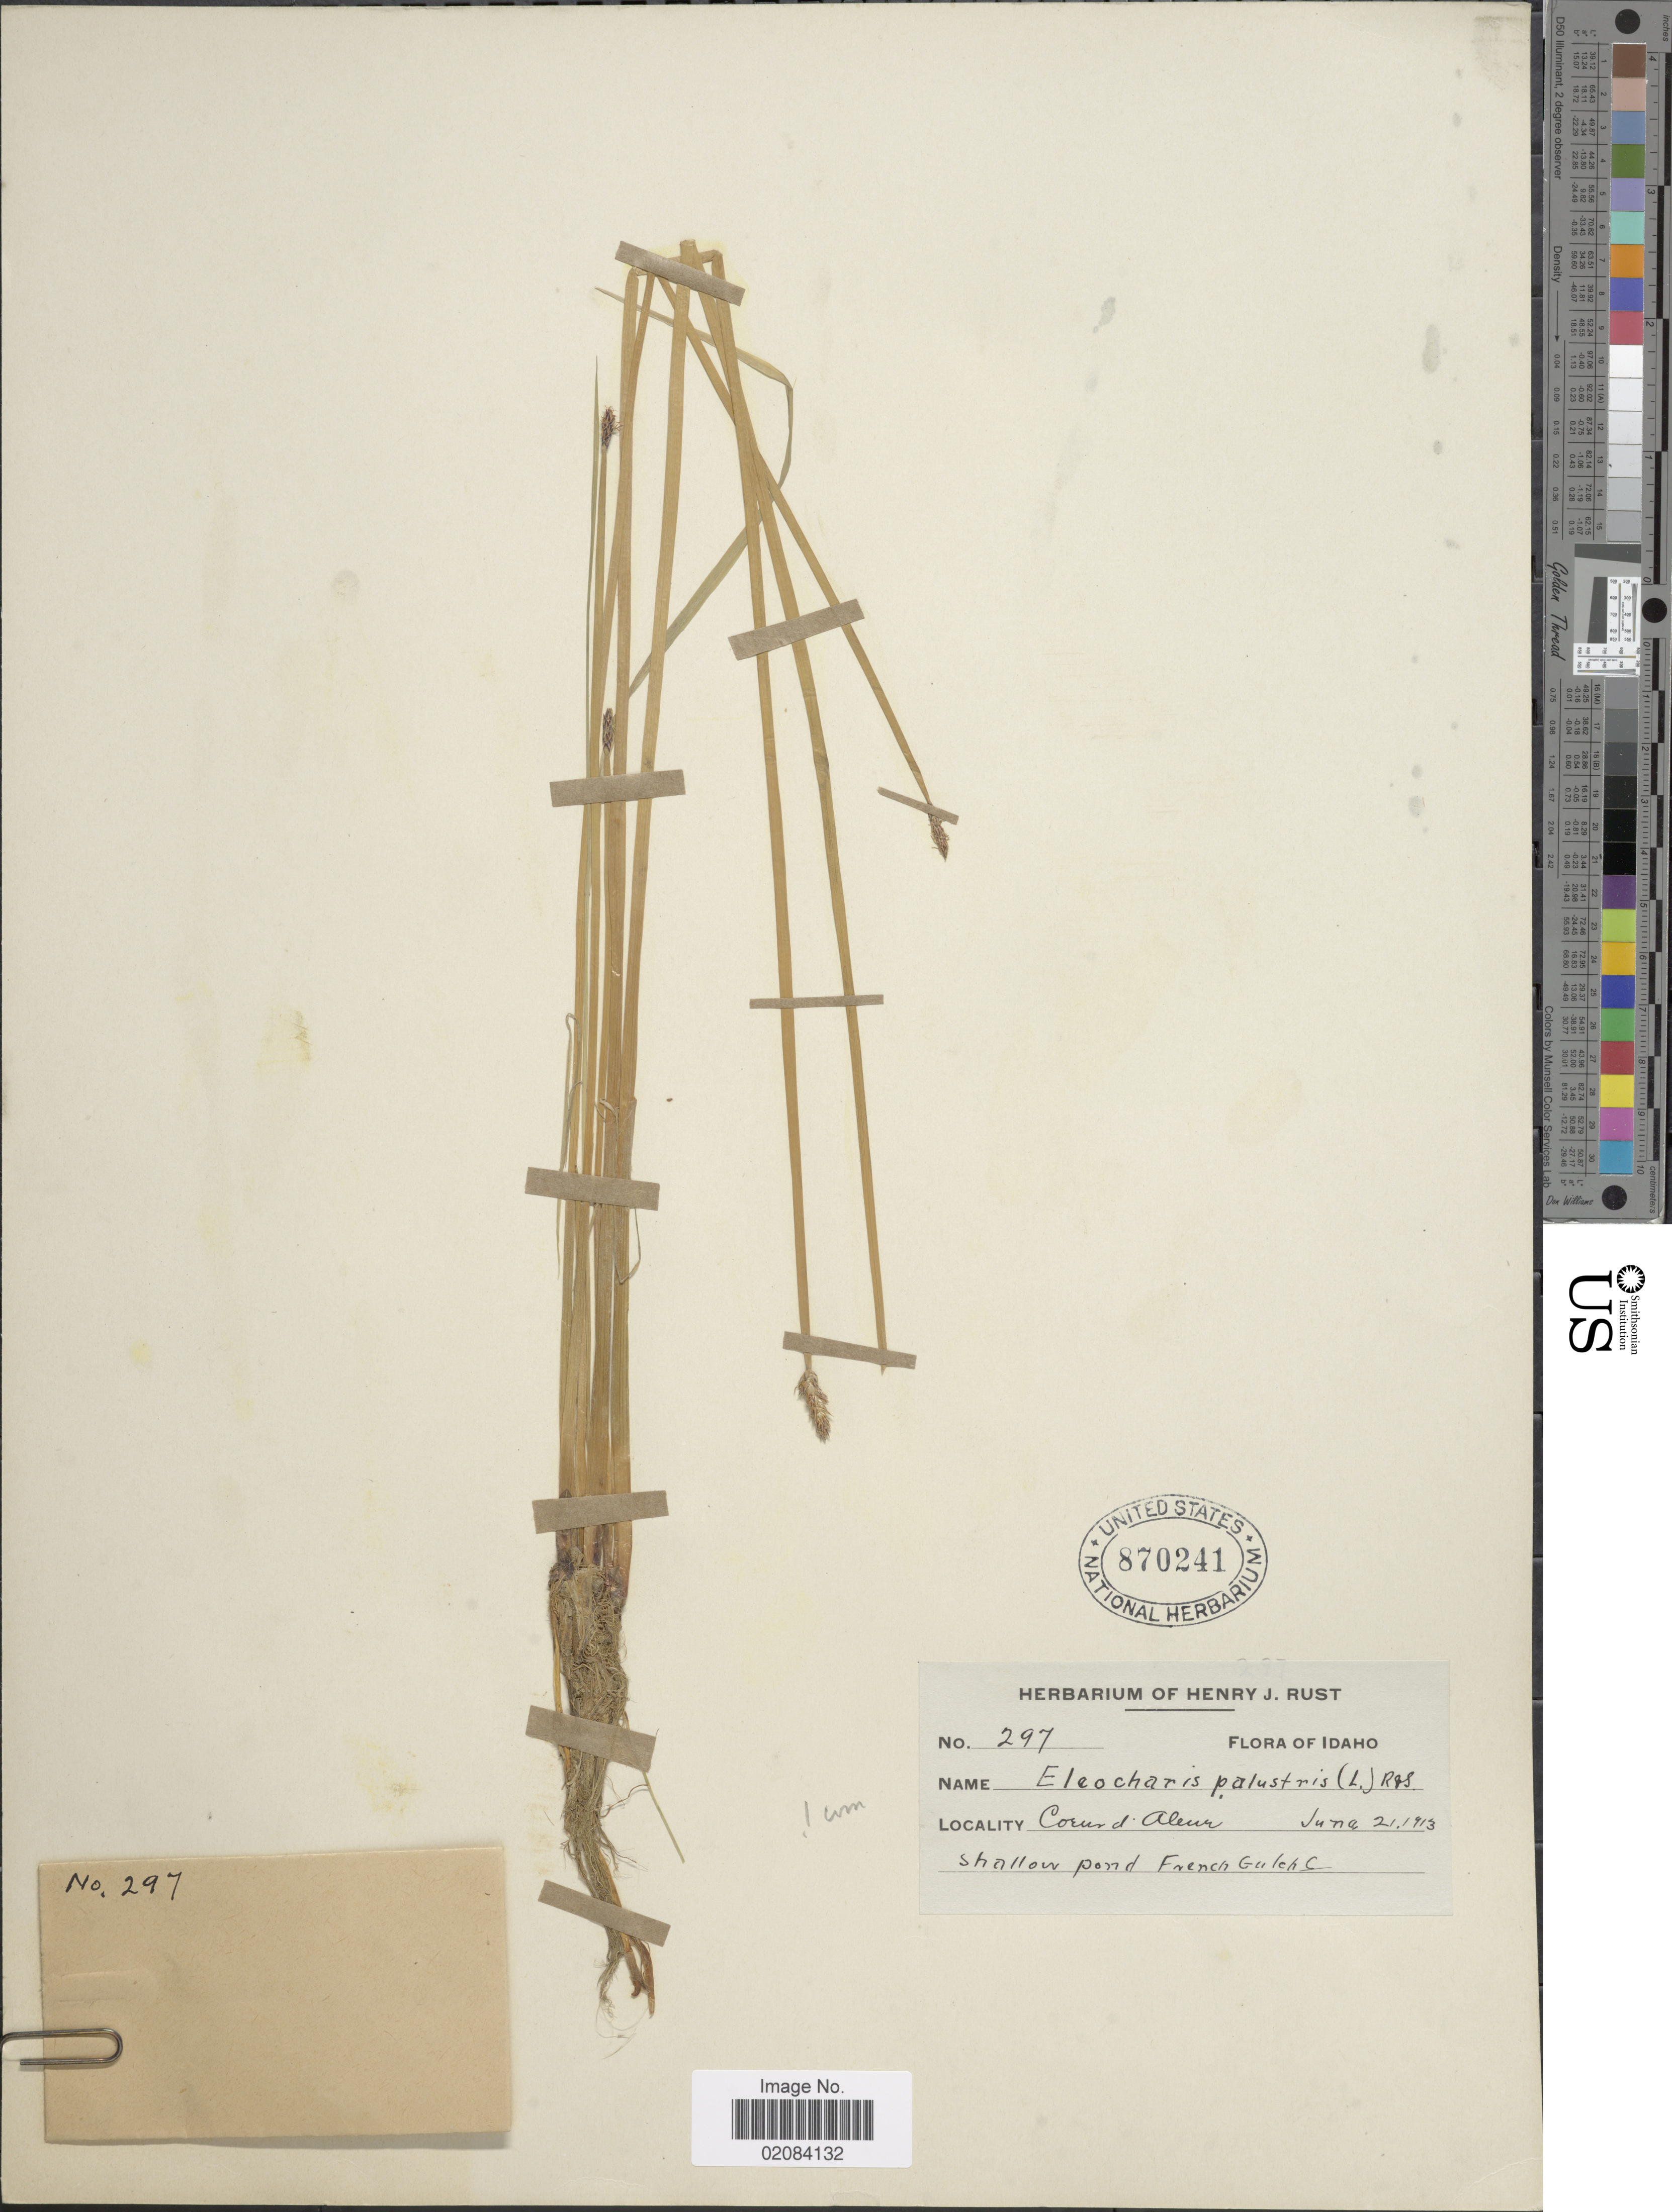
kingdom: Plantae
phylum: Tracheophyta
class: Liliopsida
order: Poales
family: Cyperaceae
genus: Eleocharis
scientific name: Eleocharis palustris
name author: (L.) Roem. & Schult.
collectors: ex herb. Henry J. Rust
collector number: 297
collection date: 1913-06-21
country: United States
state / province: Idaho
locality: Shallow pond French Gulch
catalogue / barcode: US 870241